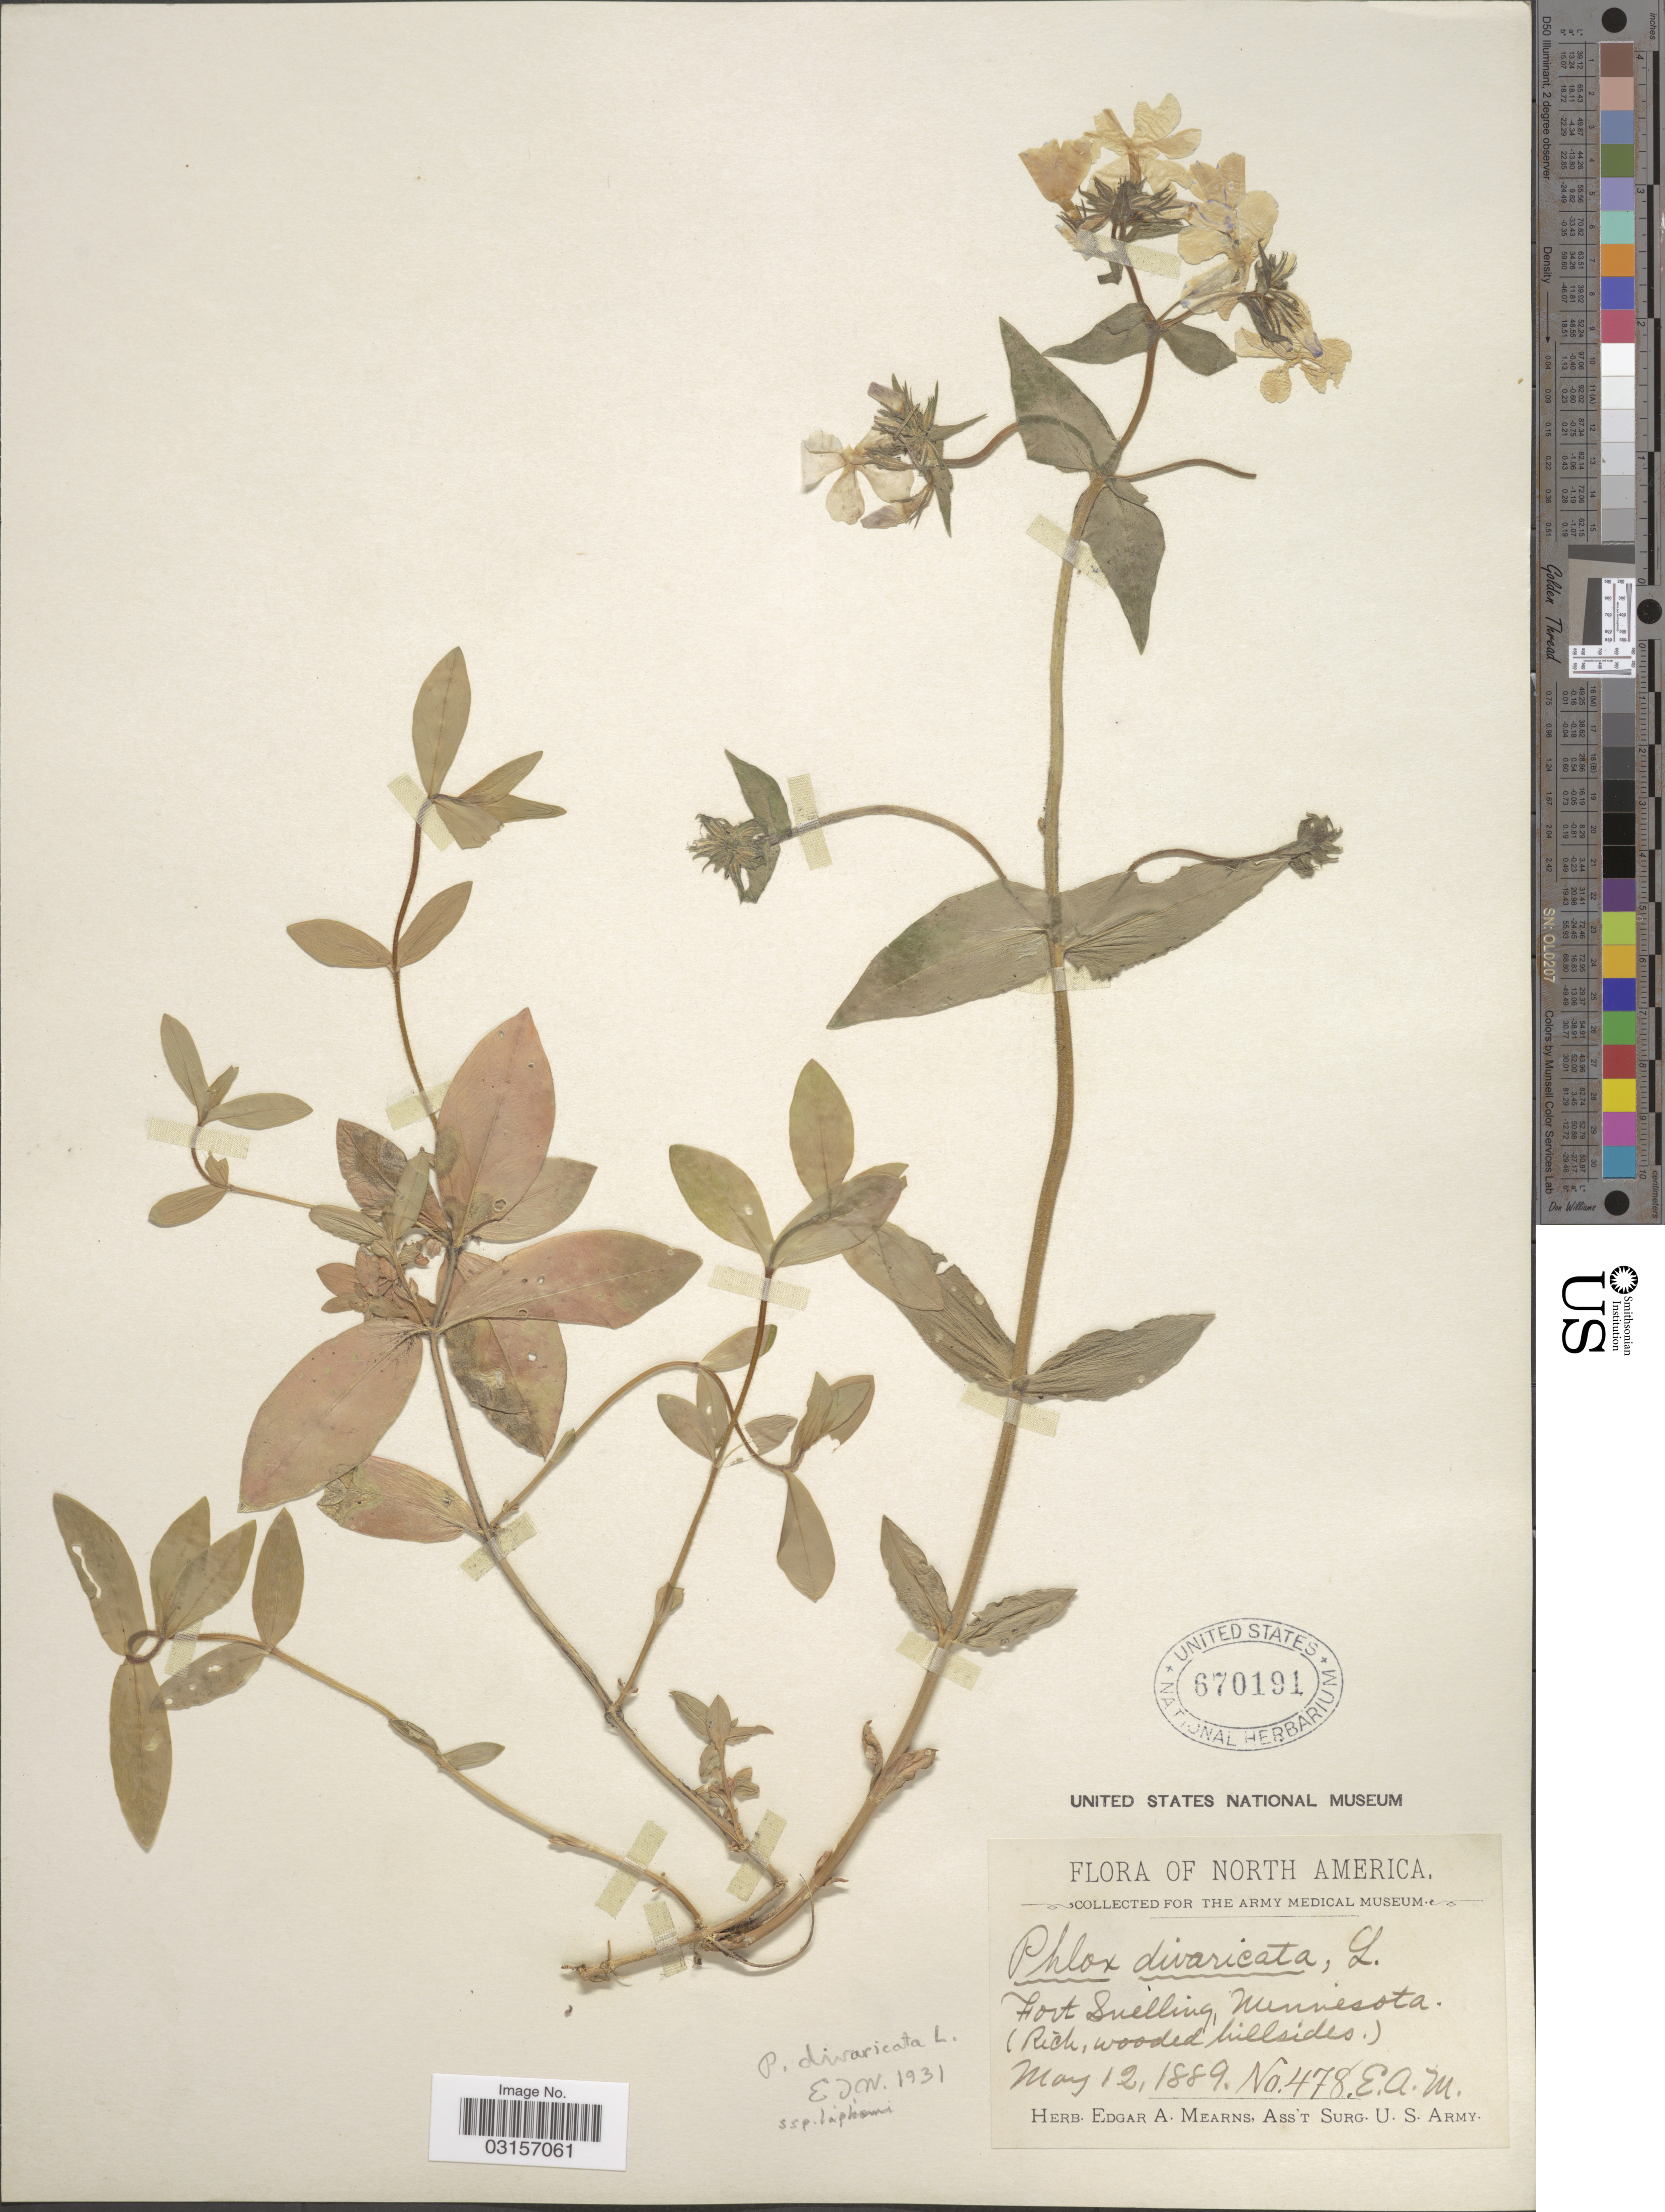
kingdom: Plantae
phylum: Tracheophyta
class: Magnoliopsida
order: Ericales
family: Polemoniaceae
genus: Phlox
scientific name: Phlox divaricata subsp. laphamii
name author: (Alph. Wood) Wherry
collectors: E. A. Mearns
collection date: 1889-05-12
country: United States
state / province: Minnesota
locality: Fort Snelling.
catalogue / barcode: US 670191